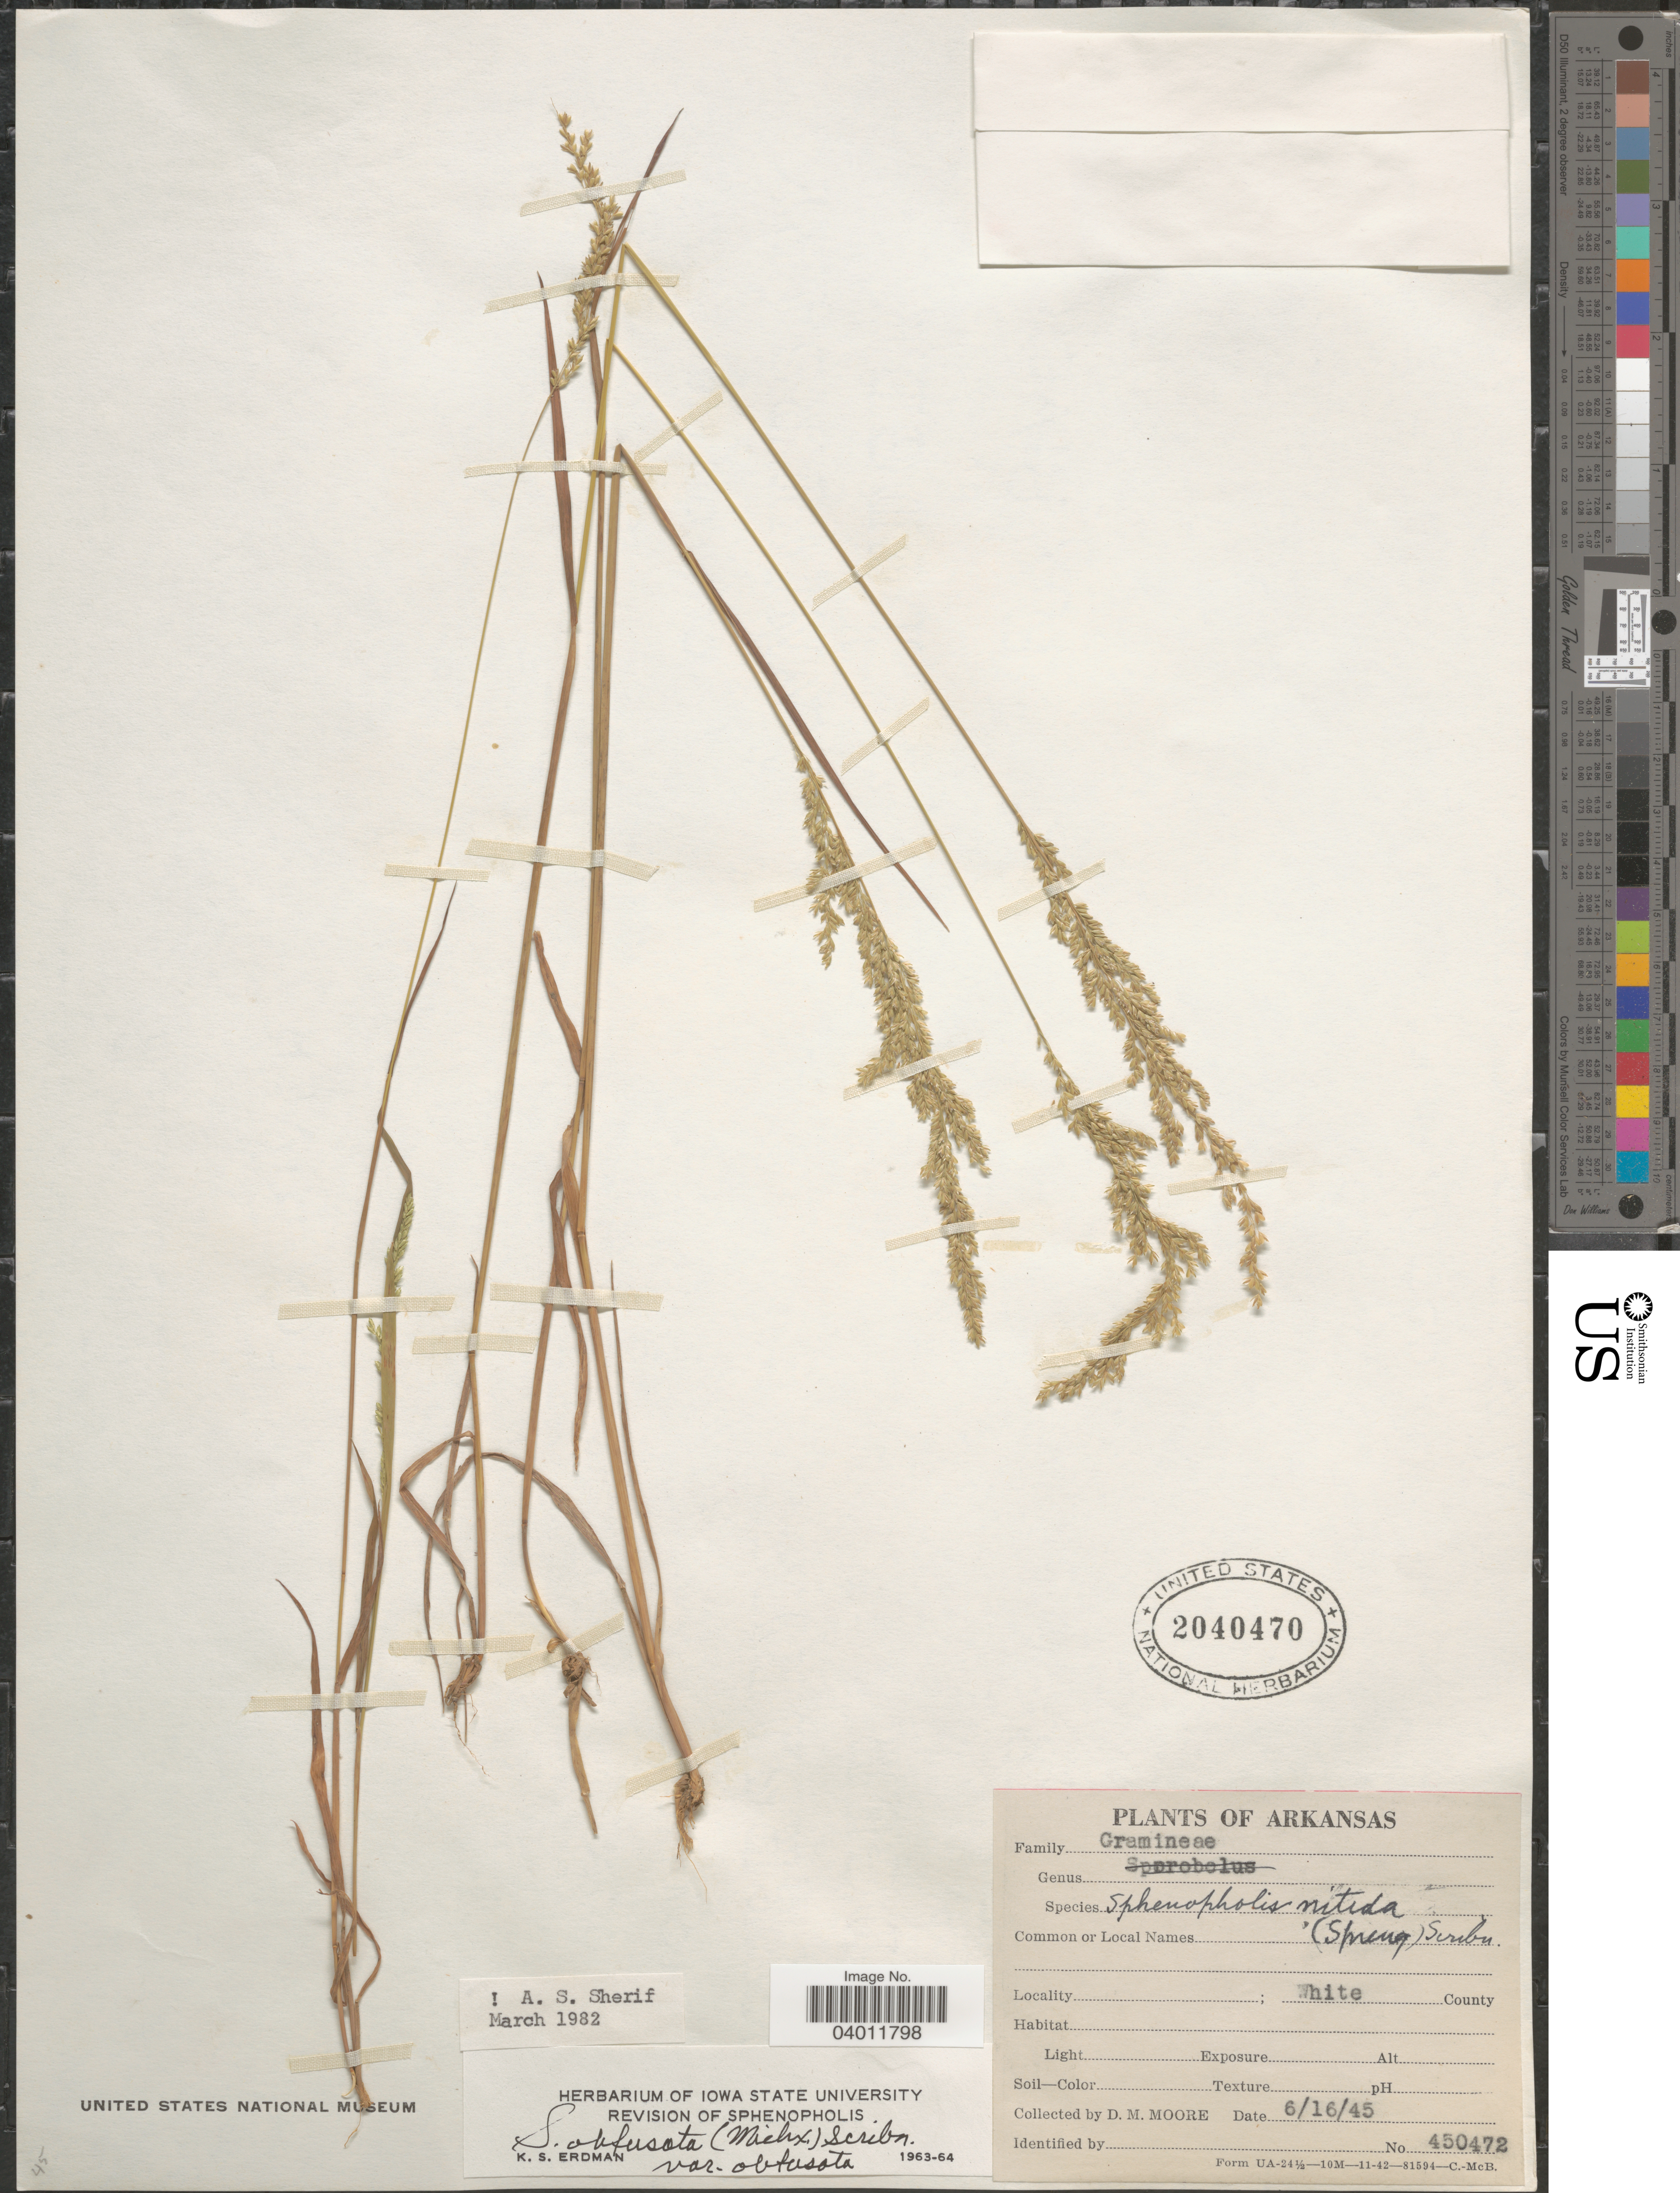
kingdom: Plantae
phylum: Tracheophyta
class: Liliopsida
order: Poales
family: Poaceae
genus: Sphenopholis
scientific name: Sphenopholis obtusata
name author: (Michx.) Scribn.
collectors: D. Moore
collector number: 450472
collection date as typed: Transcribed d/m/y: 16/6/45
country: United States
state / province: Arkansas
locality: White County.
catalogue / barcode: US 2040470